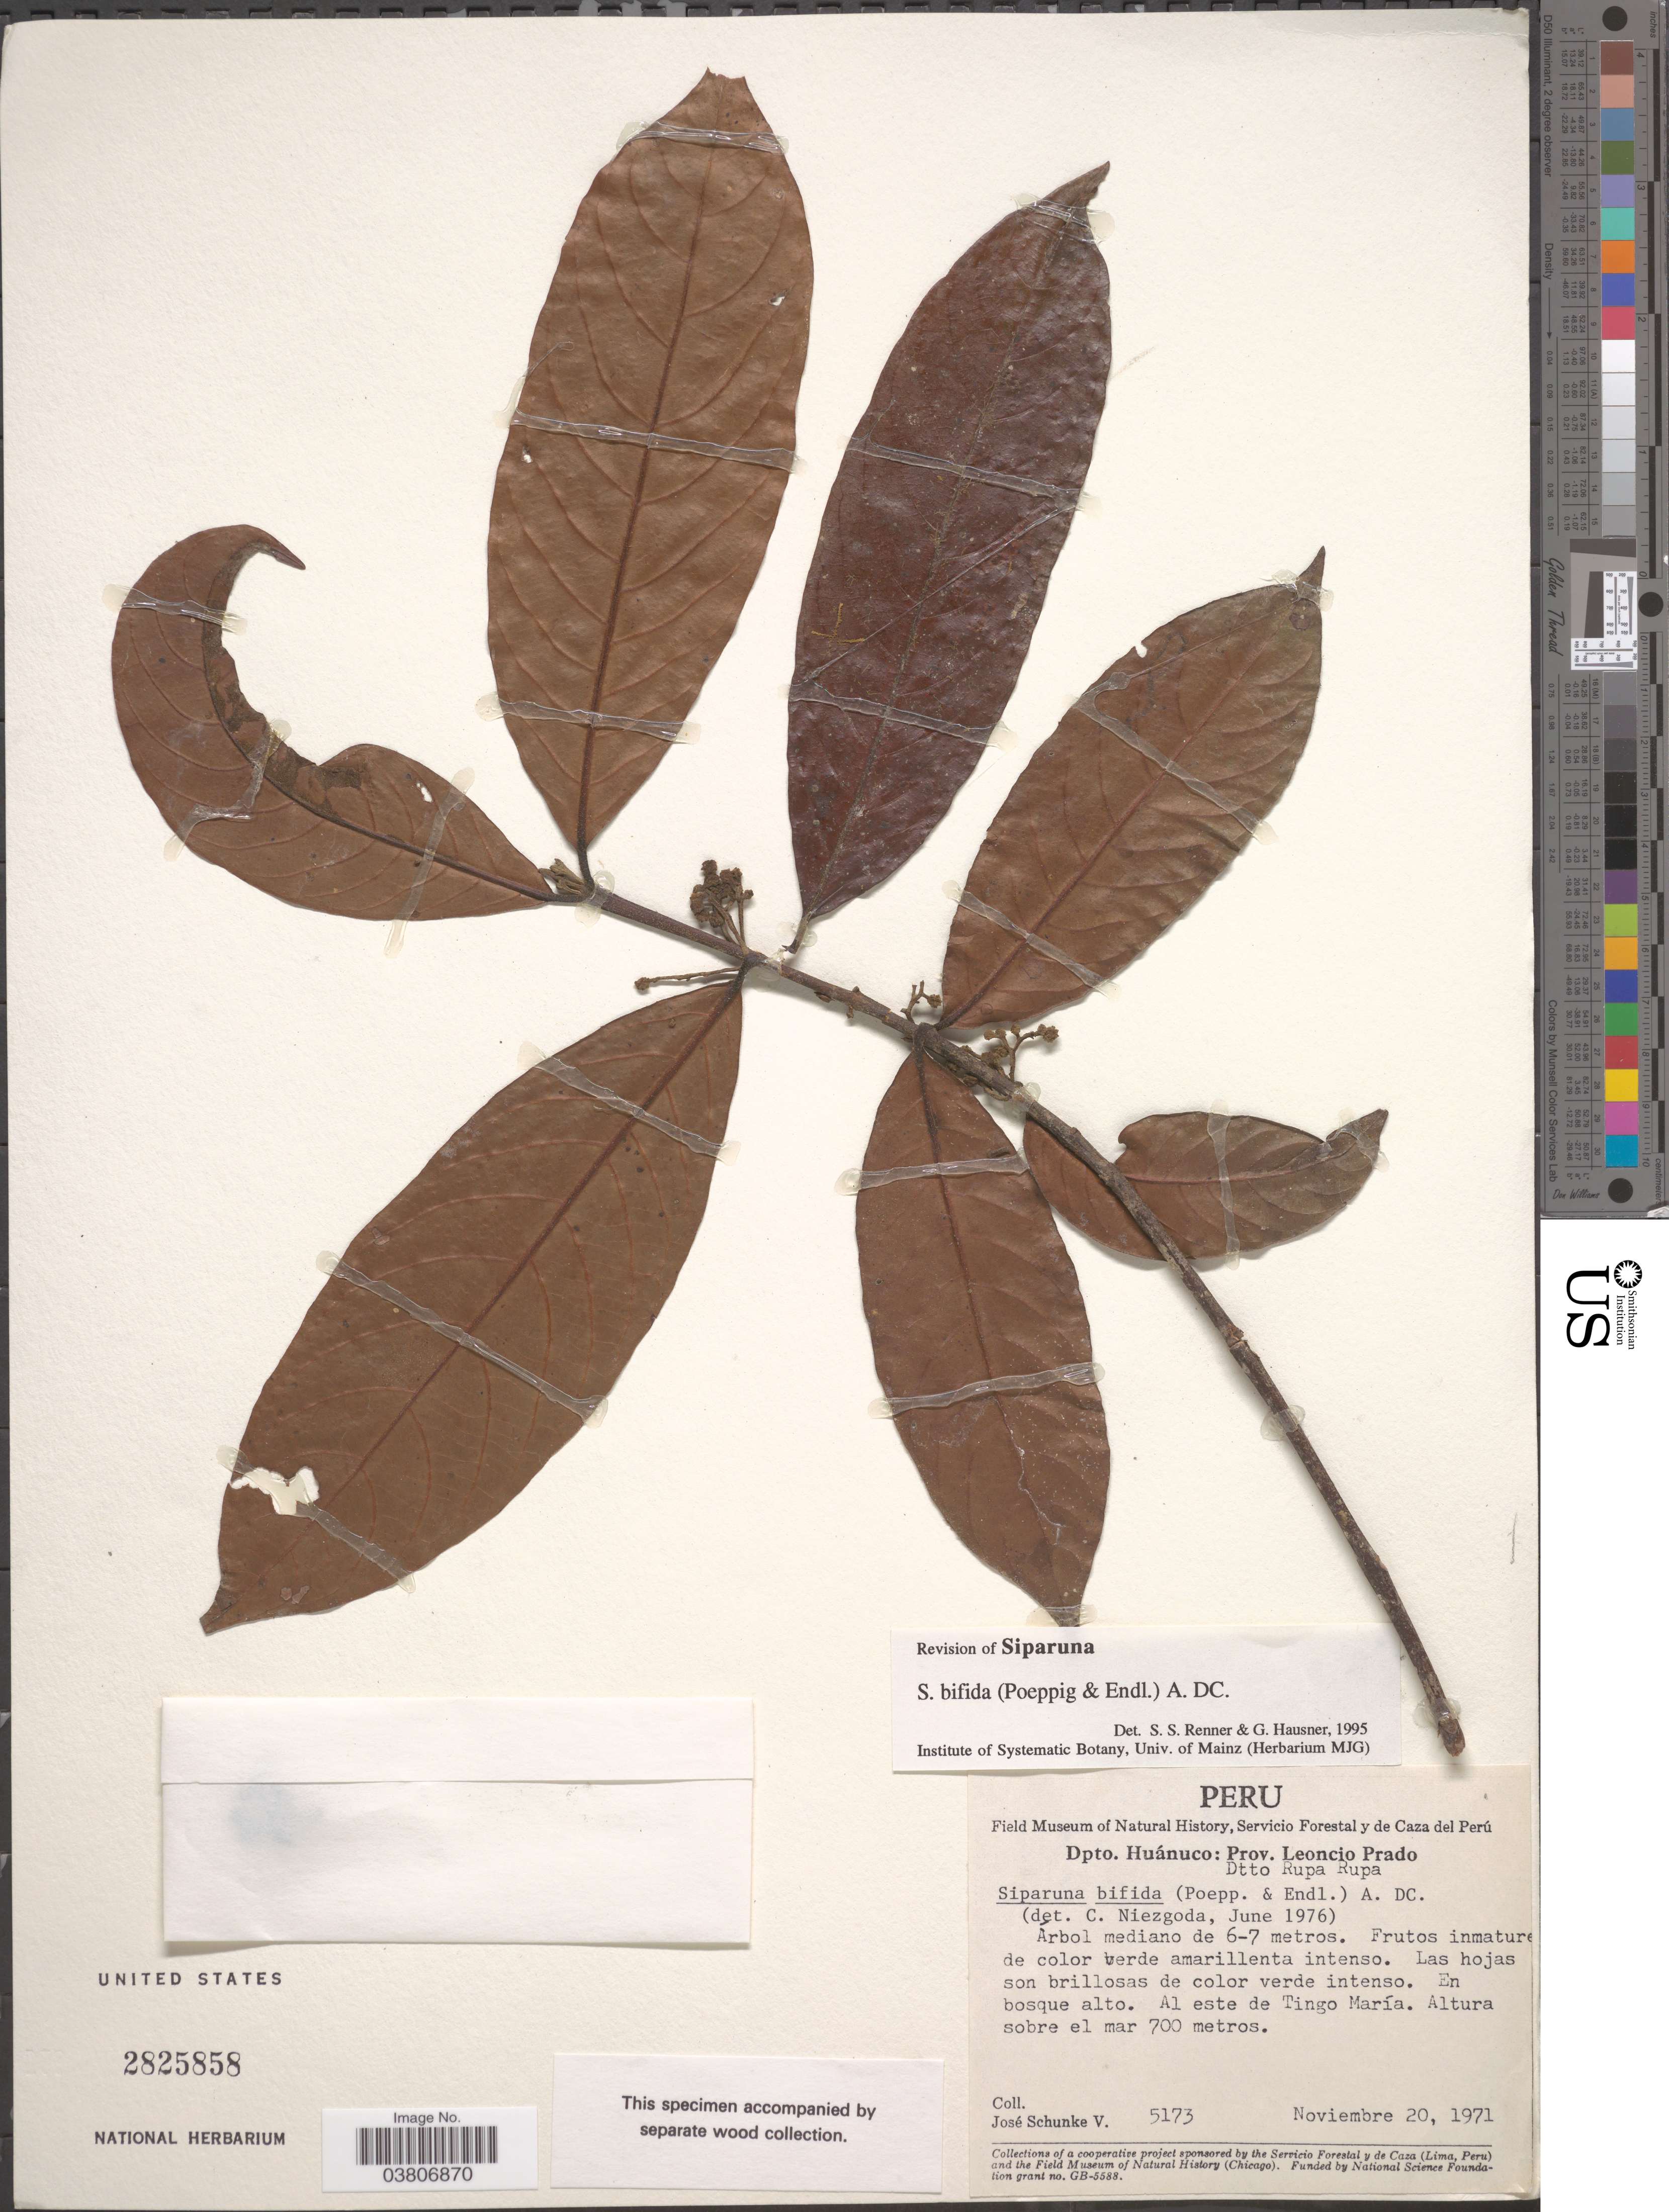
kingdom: Plantae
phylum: Tracheophyta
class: Magnoliopsida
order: Laurales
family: Siparunaceae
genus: Siparuna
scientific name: Siparuna bifida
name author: (Poepp. & Endl.) A. DC.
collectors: J. Schunke Vigo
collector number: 5173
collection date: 1971-11-20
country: Peru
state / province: Huánuco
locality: Dpto. Huánuco: Prov. Leoncio Prado, Dtto Rupa Rupa. Al este de Tingo María.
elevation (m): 700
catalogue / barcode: US 2825858